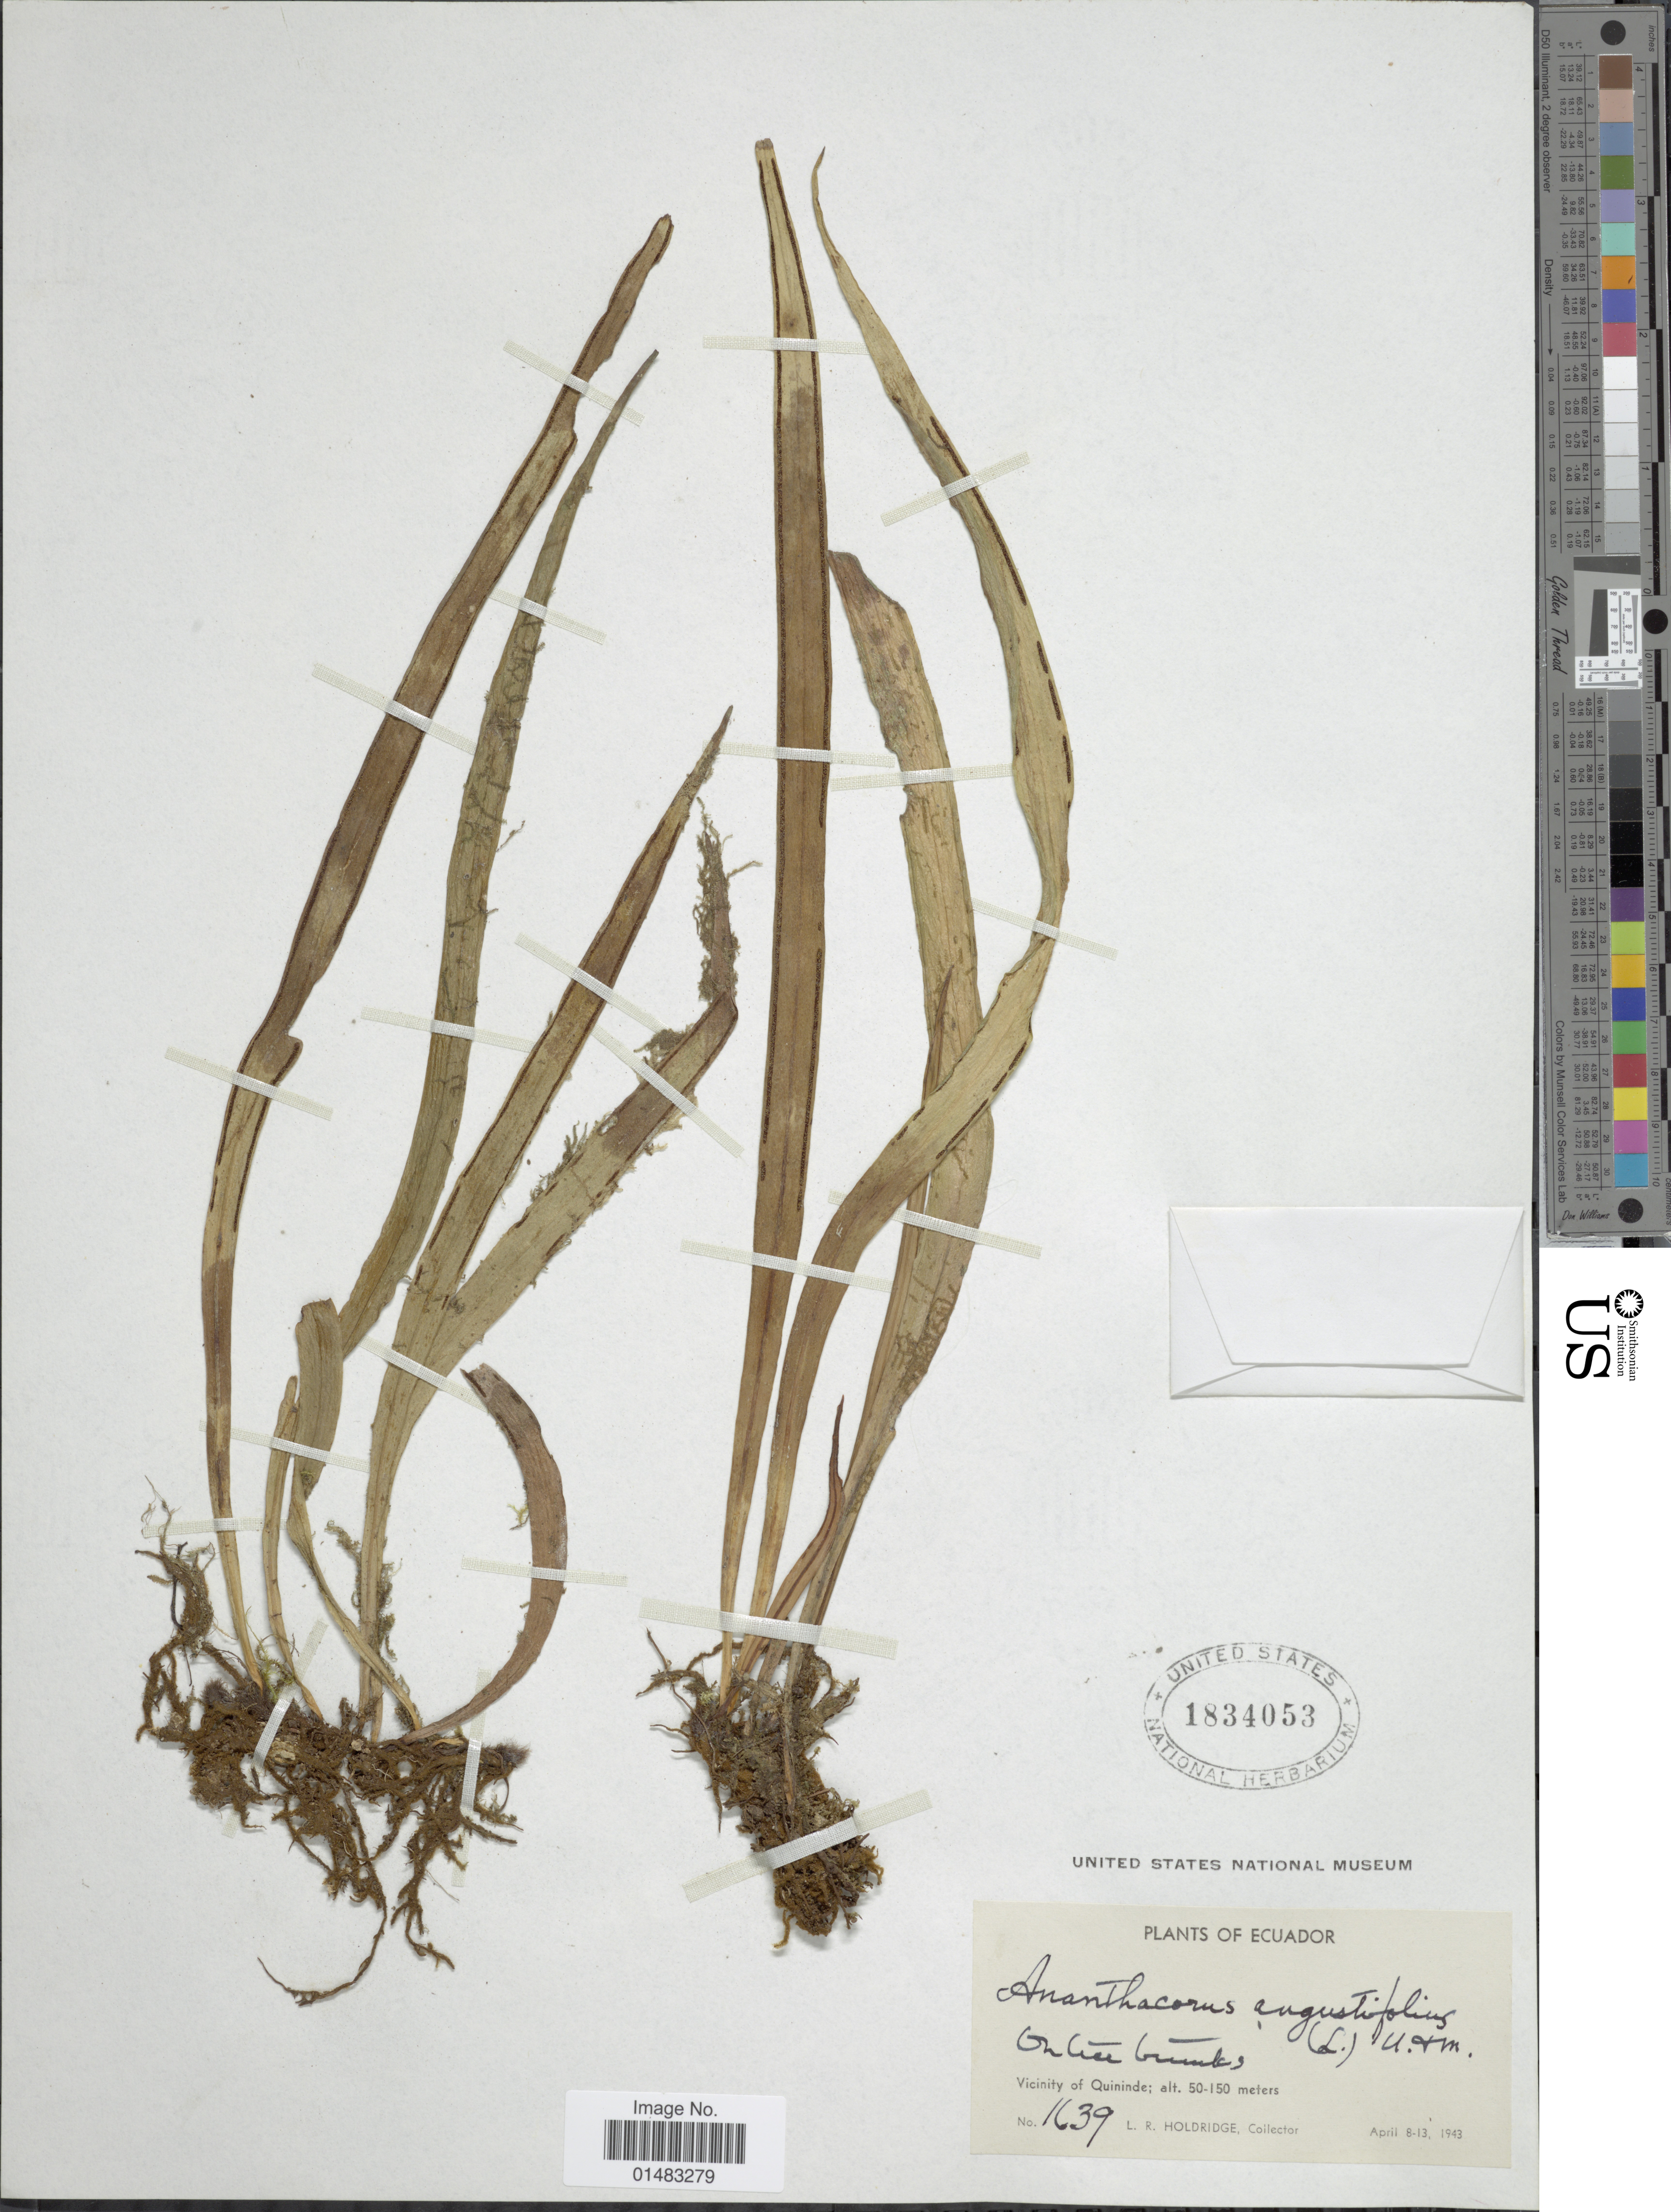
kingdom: Plantae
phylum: Tracheophyta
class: Polypodiopsida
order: Polypodiales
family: Pteridaceae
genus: Ananthacorus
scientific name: Ananthacorus angustifolius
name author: (Sw.) Underw. & Maxon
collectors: L. Holdridge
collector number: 1639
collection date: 1943-04-08/1943-04-13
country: Ecuador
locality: Plants of Ecuador, Vicinity of Quininde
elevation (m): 50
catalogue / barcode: US 1834056